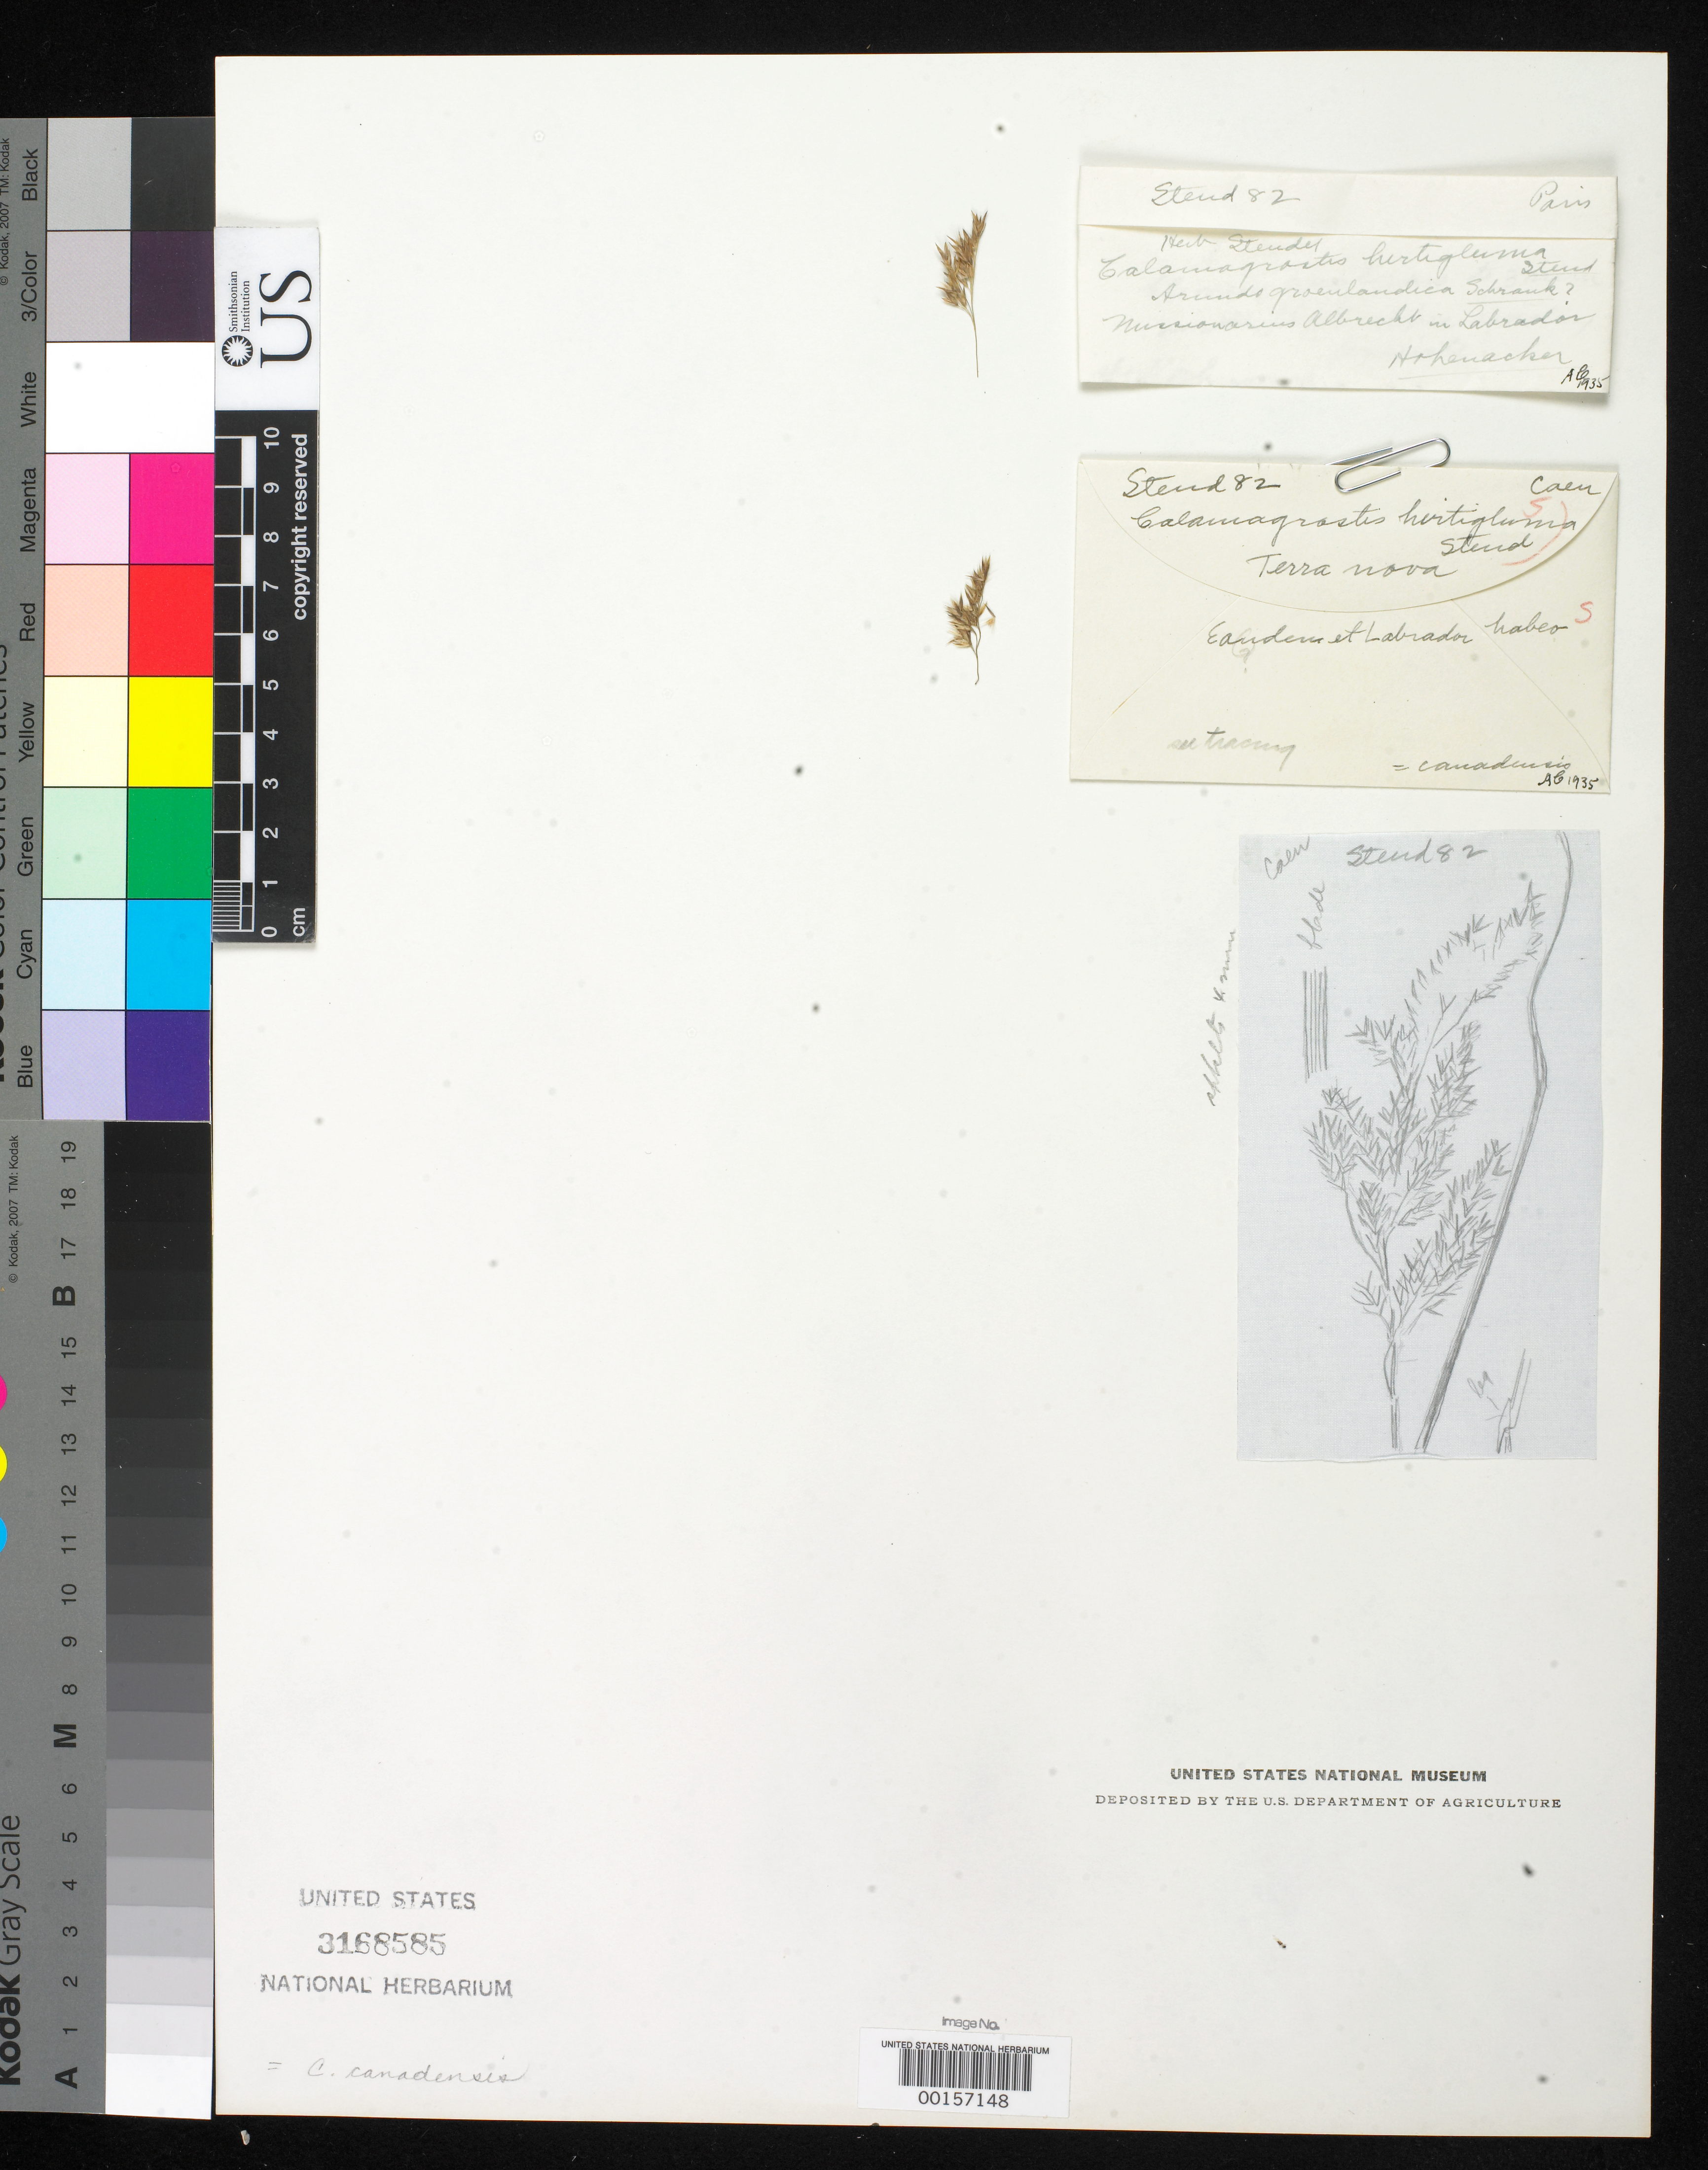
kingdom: Plantae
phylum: Tracheophyta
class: Liliopsida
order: Poales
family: Poaceae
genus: Calamagrostis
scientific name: Calamagrostis hirtigluma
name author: Steud.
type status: Type Fragment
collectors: R. F. Hohenacker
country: Canada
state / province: Newfoundland and Labrador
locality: Labrador.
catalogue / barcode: US 3168585